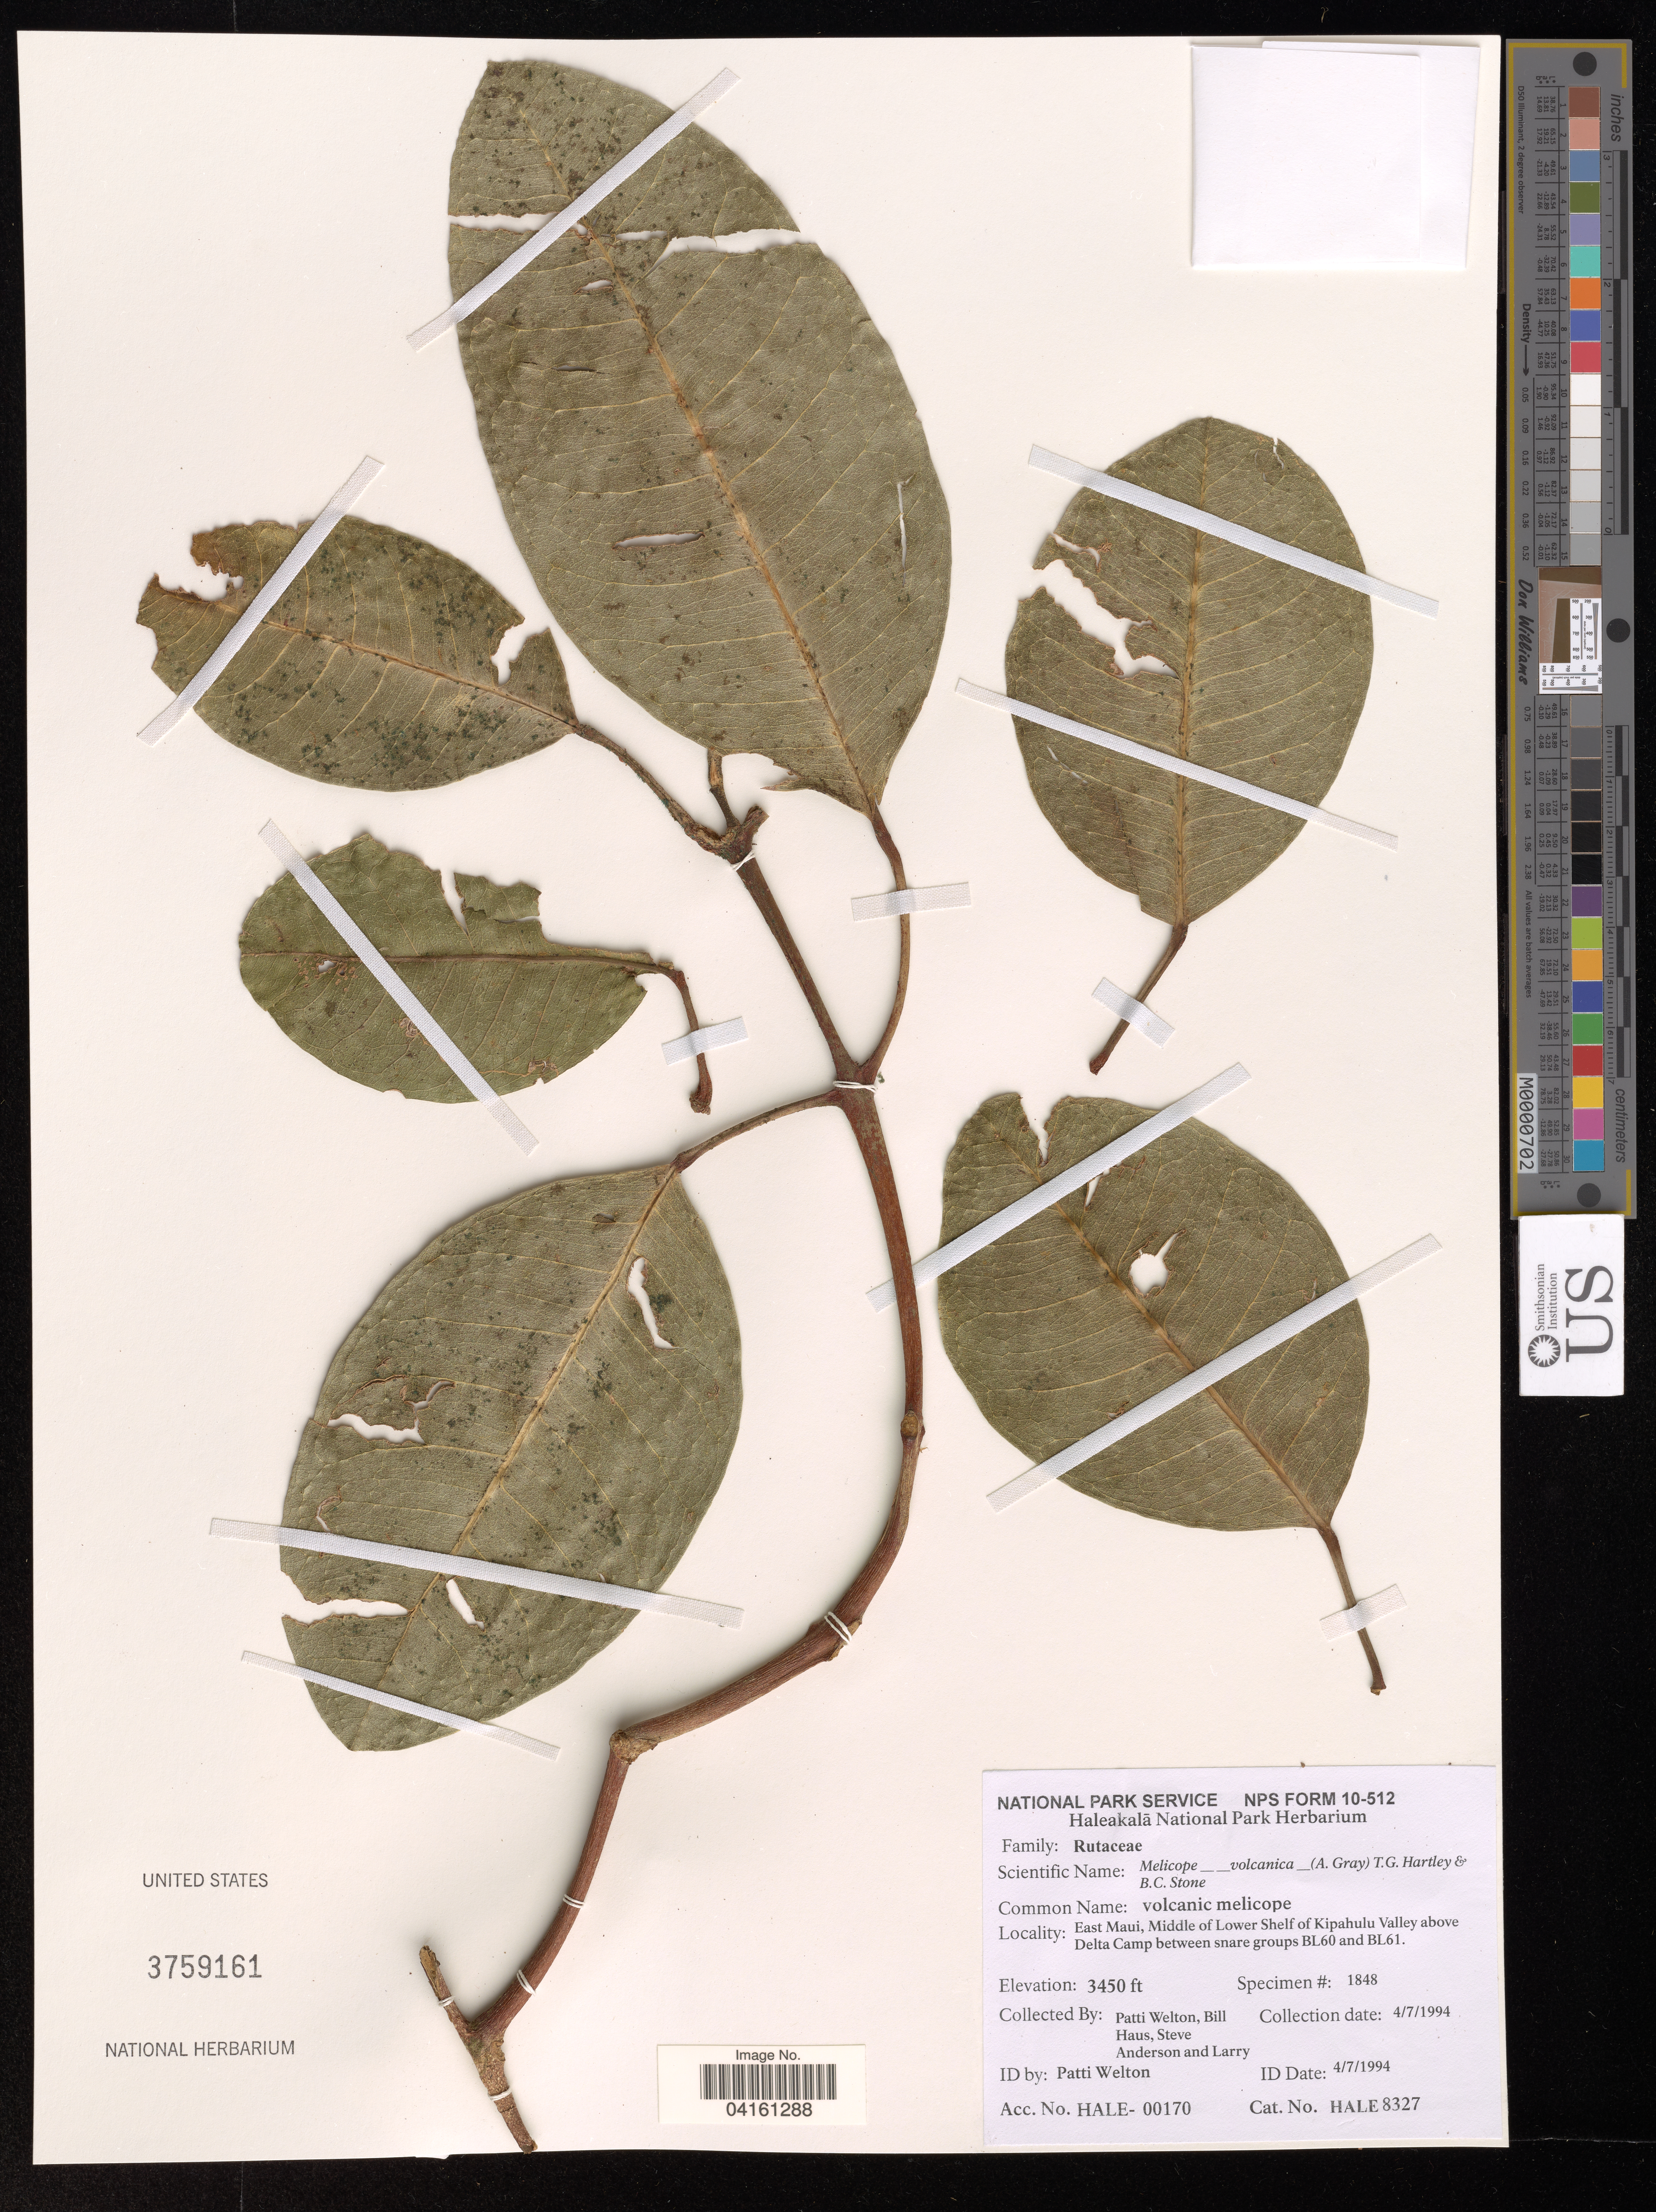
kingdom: Plantae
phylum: Tracheophyta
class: Magnoliopsida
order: Sapindales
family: Rutaceae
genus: Melicope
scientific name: Melicope volcanica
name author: (A. Gray) T.G. Hartley & B.C. Stone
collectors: P. Welton & B. Haus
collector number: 1848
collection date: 1994-04-07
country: United States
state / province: Hawaii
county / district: Maui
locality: East Maui, Middle of Lower Shelf of Kipahulu Valley above Delta Camp between snare groups BL60 and BL61.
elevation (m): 1052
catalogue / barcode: US 3759161